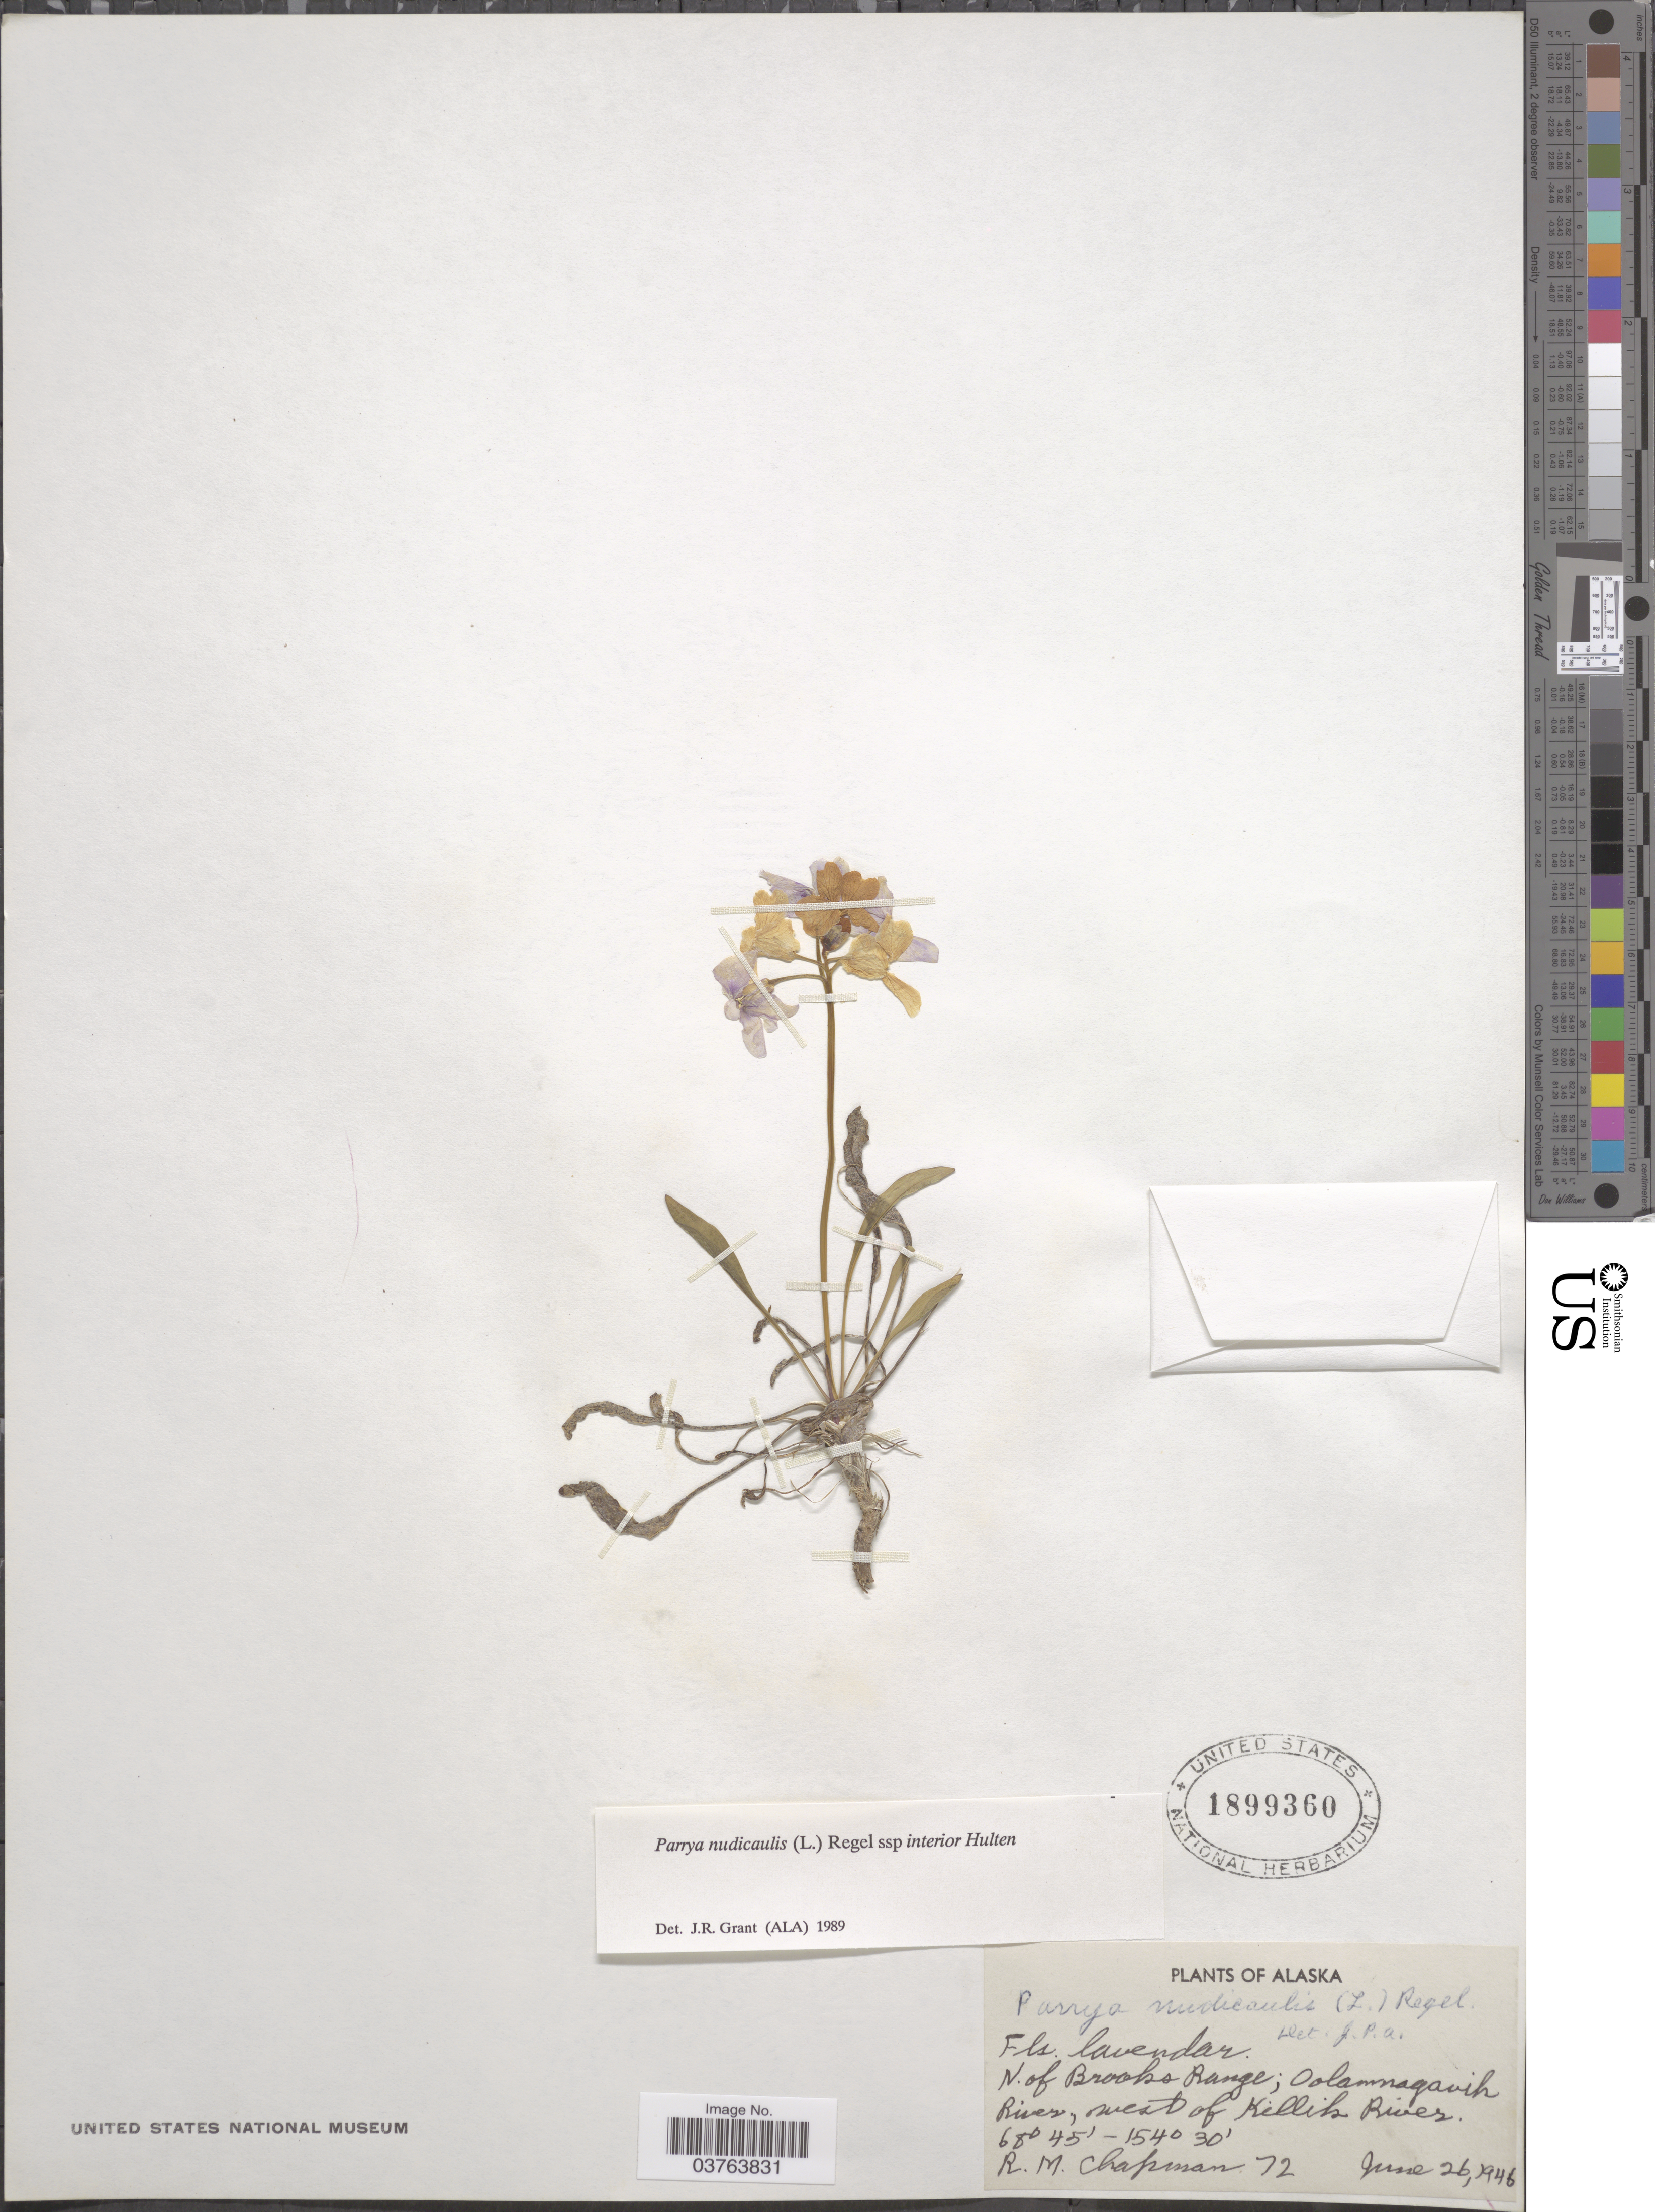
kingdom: Plantae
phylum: Tracheophyta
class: Magnoliopsida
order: Brassicales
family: Brassicaceae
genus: Parrya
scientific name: Parrya nudicaulis subsp. interior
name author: Hultén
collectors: R. M. Chapman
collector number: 72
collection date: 1946-06-26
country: United States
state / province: Alaska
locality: N. of Brooks Range; Oolamnagavik River, west of Killik River.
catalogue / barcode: US 1899360